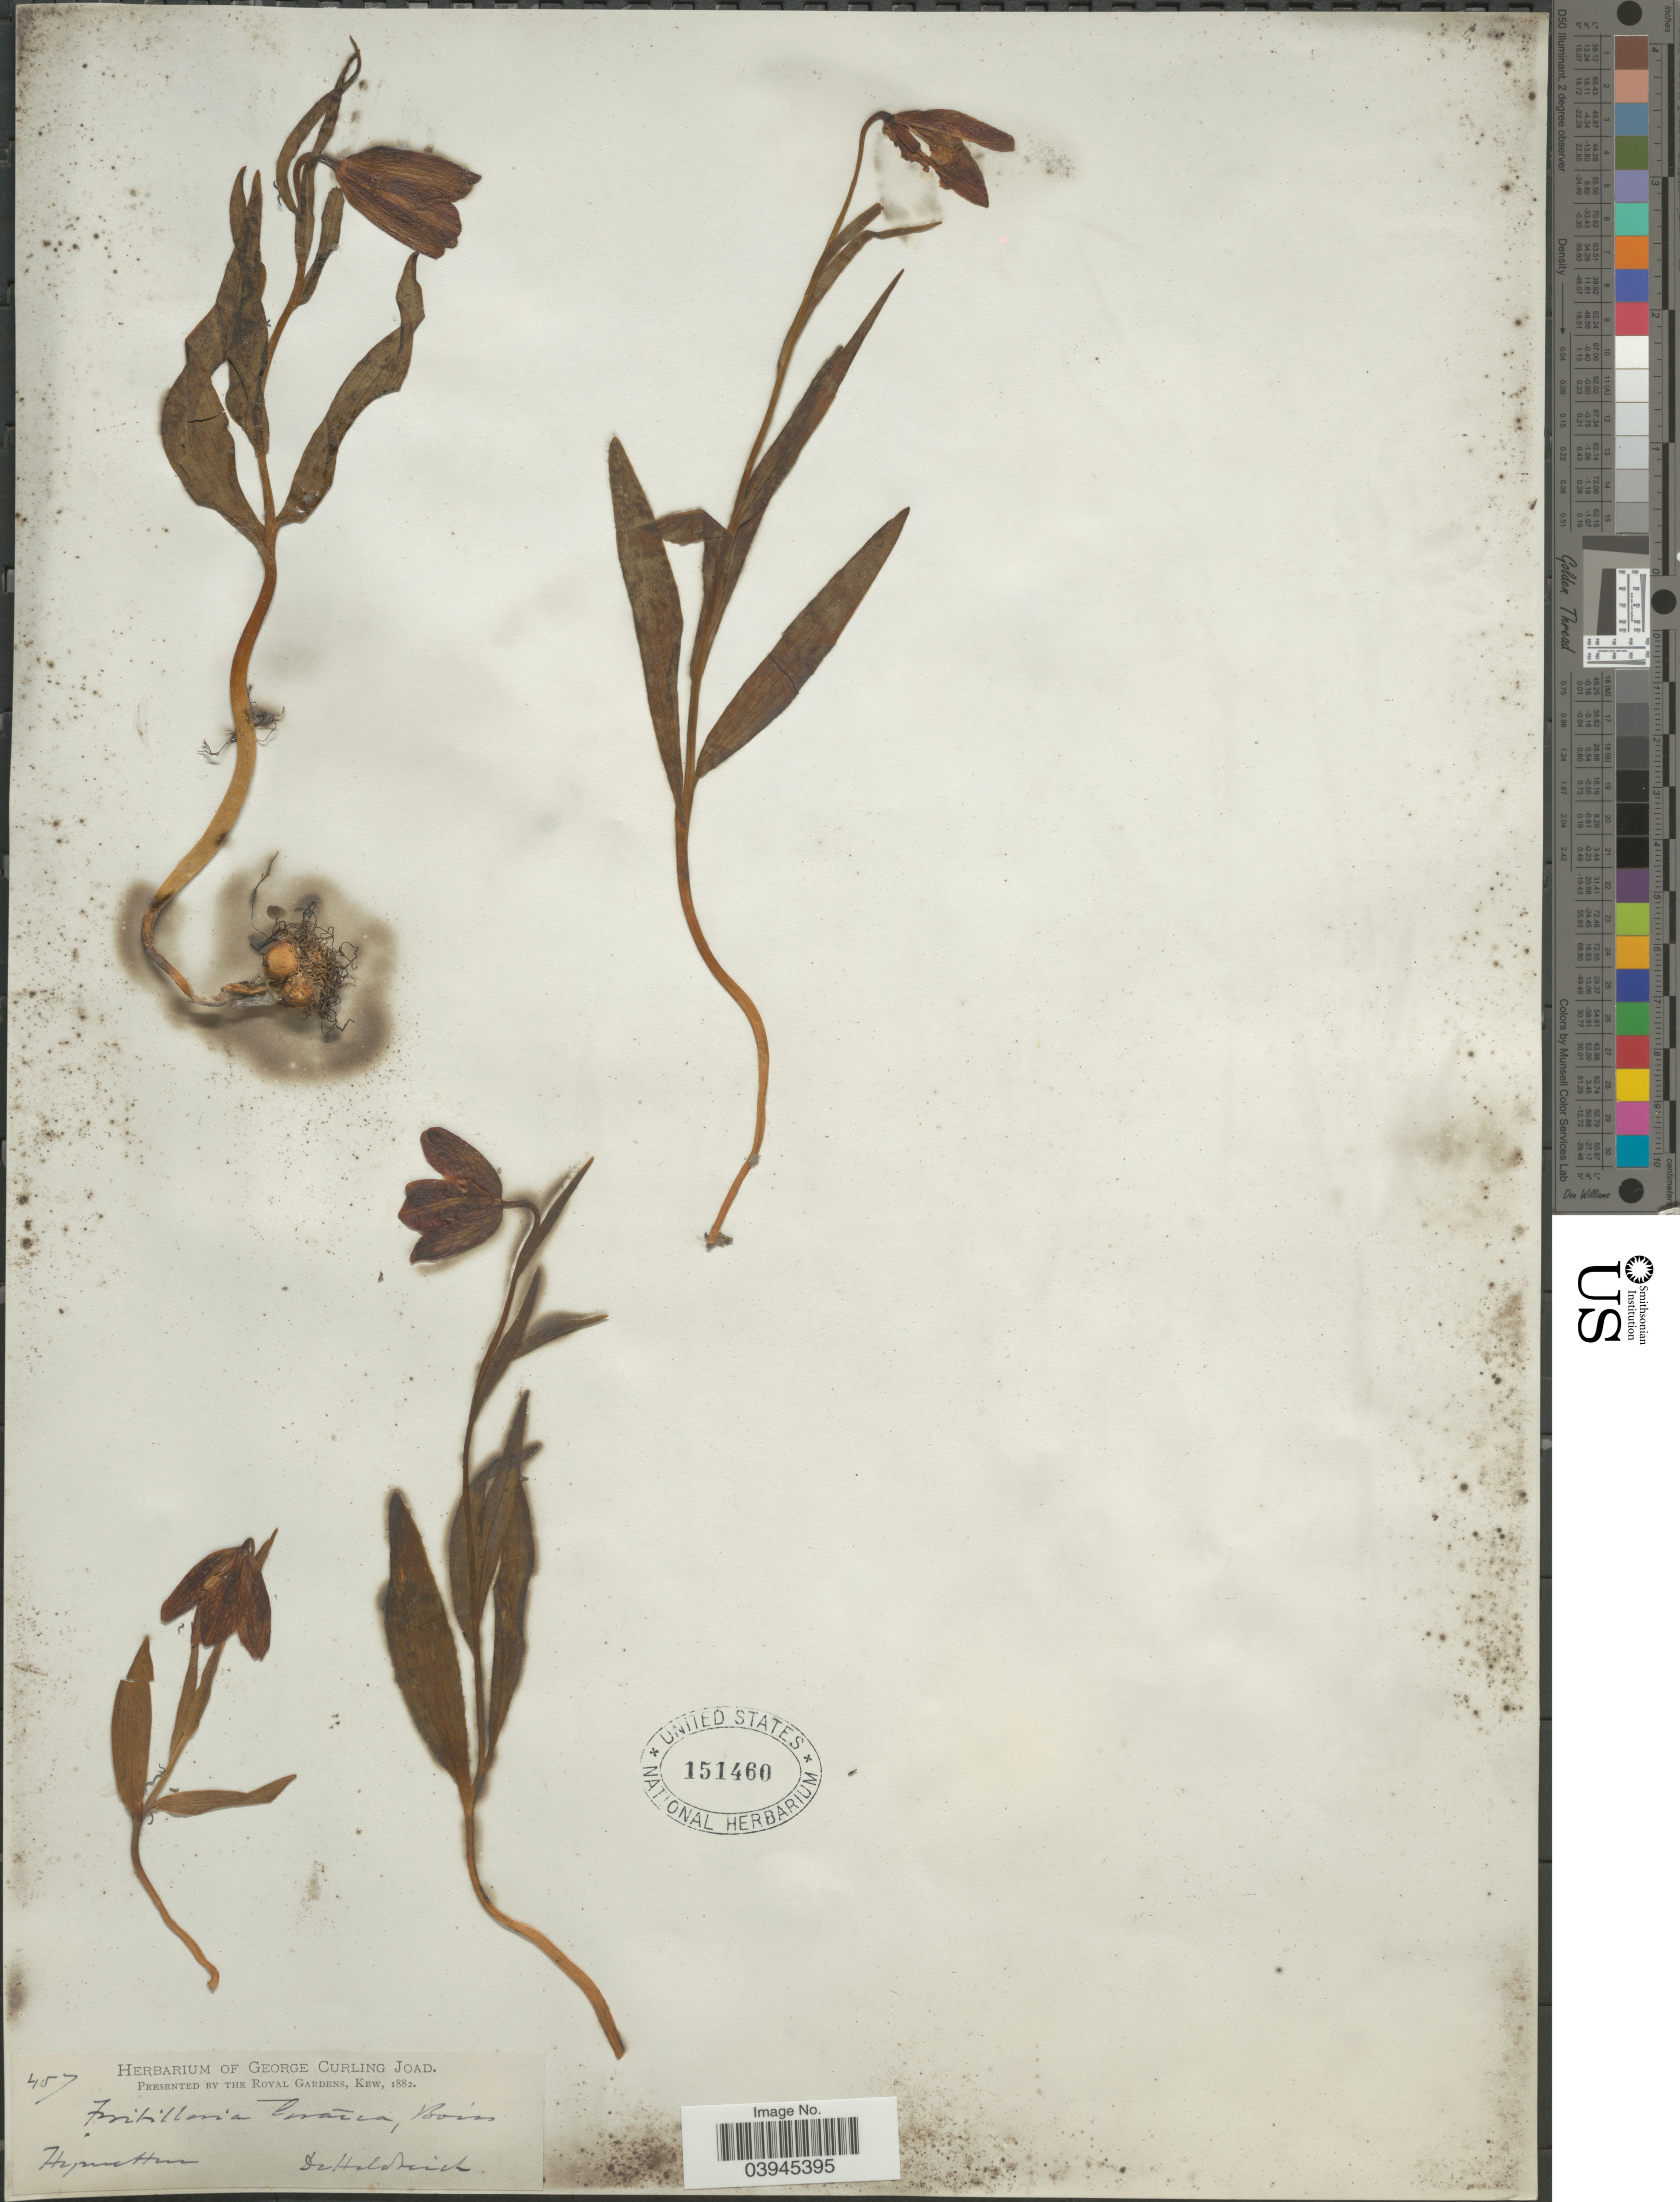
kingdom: Plantae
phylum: Tracheophyta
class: Liliopsida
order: Liliales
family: Liliaceae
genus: Fritillaria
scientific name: Fritillaria sp.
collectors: -. De Heldreich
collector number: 457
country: Greece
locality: Hymetten.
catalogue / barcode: US 151460